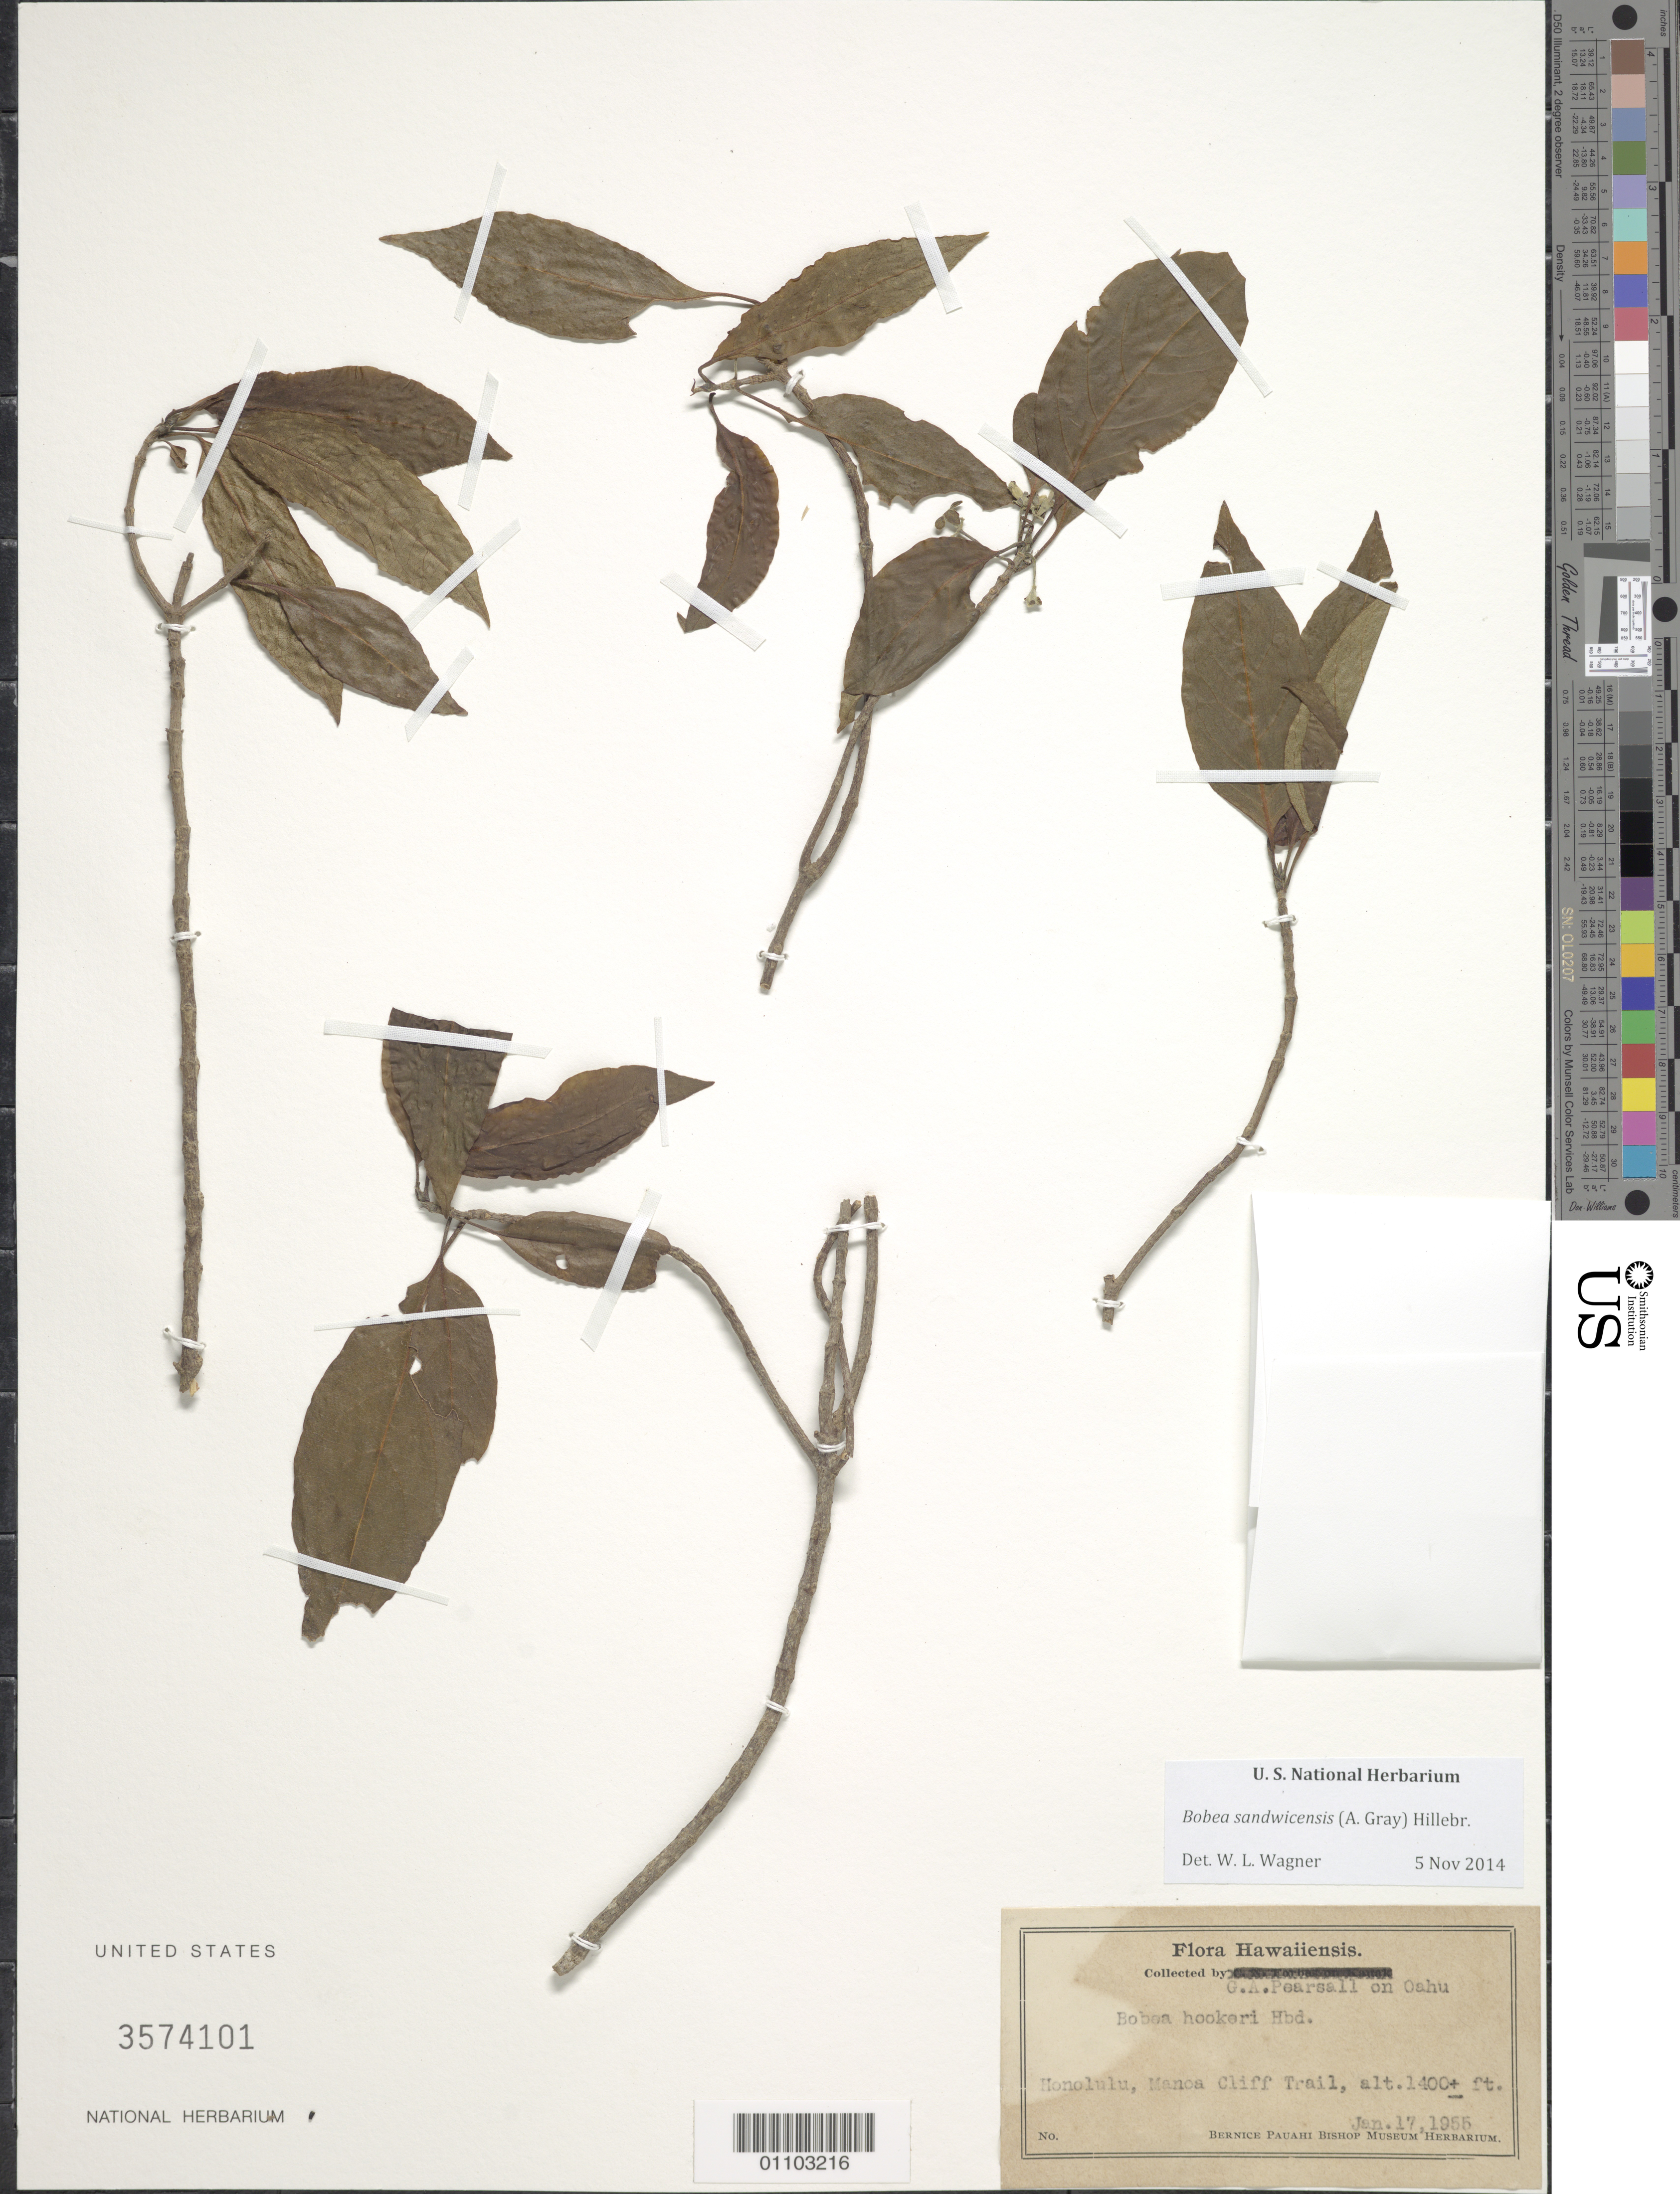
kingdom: Plantae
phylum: Tracheophyta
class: Magnoliopsida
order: Gentianales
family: Rubiaceae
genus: Bobea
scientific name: Bobea sandwicensis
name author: (A. Gray) Hillebr.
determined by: Wagner, W. L., (BOT), Smithsonian Institution - National Museum of Natural History (UNITED STATES)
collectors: G. Pearsall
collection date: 1955-01-17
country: United States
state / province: Hawaii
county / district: Honolulu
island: Oahu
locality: Honolulu, Manoa Cliff Trail.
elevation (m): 427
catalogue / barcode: US 3574101